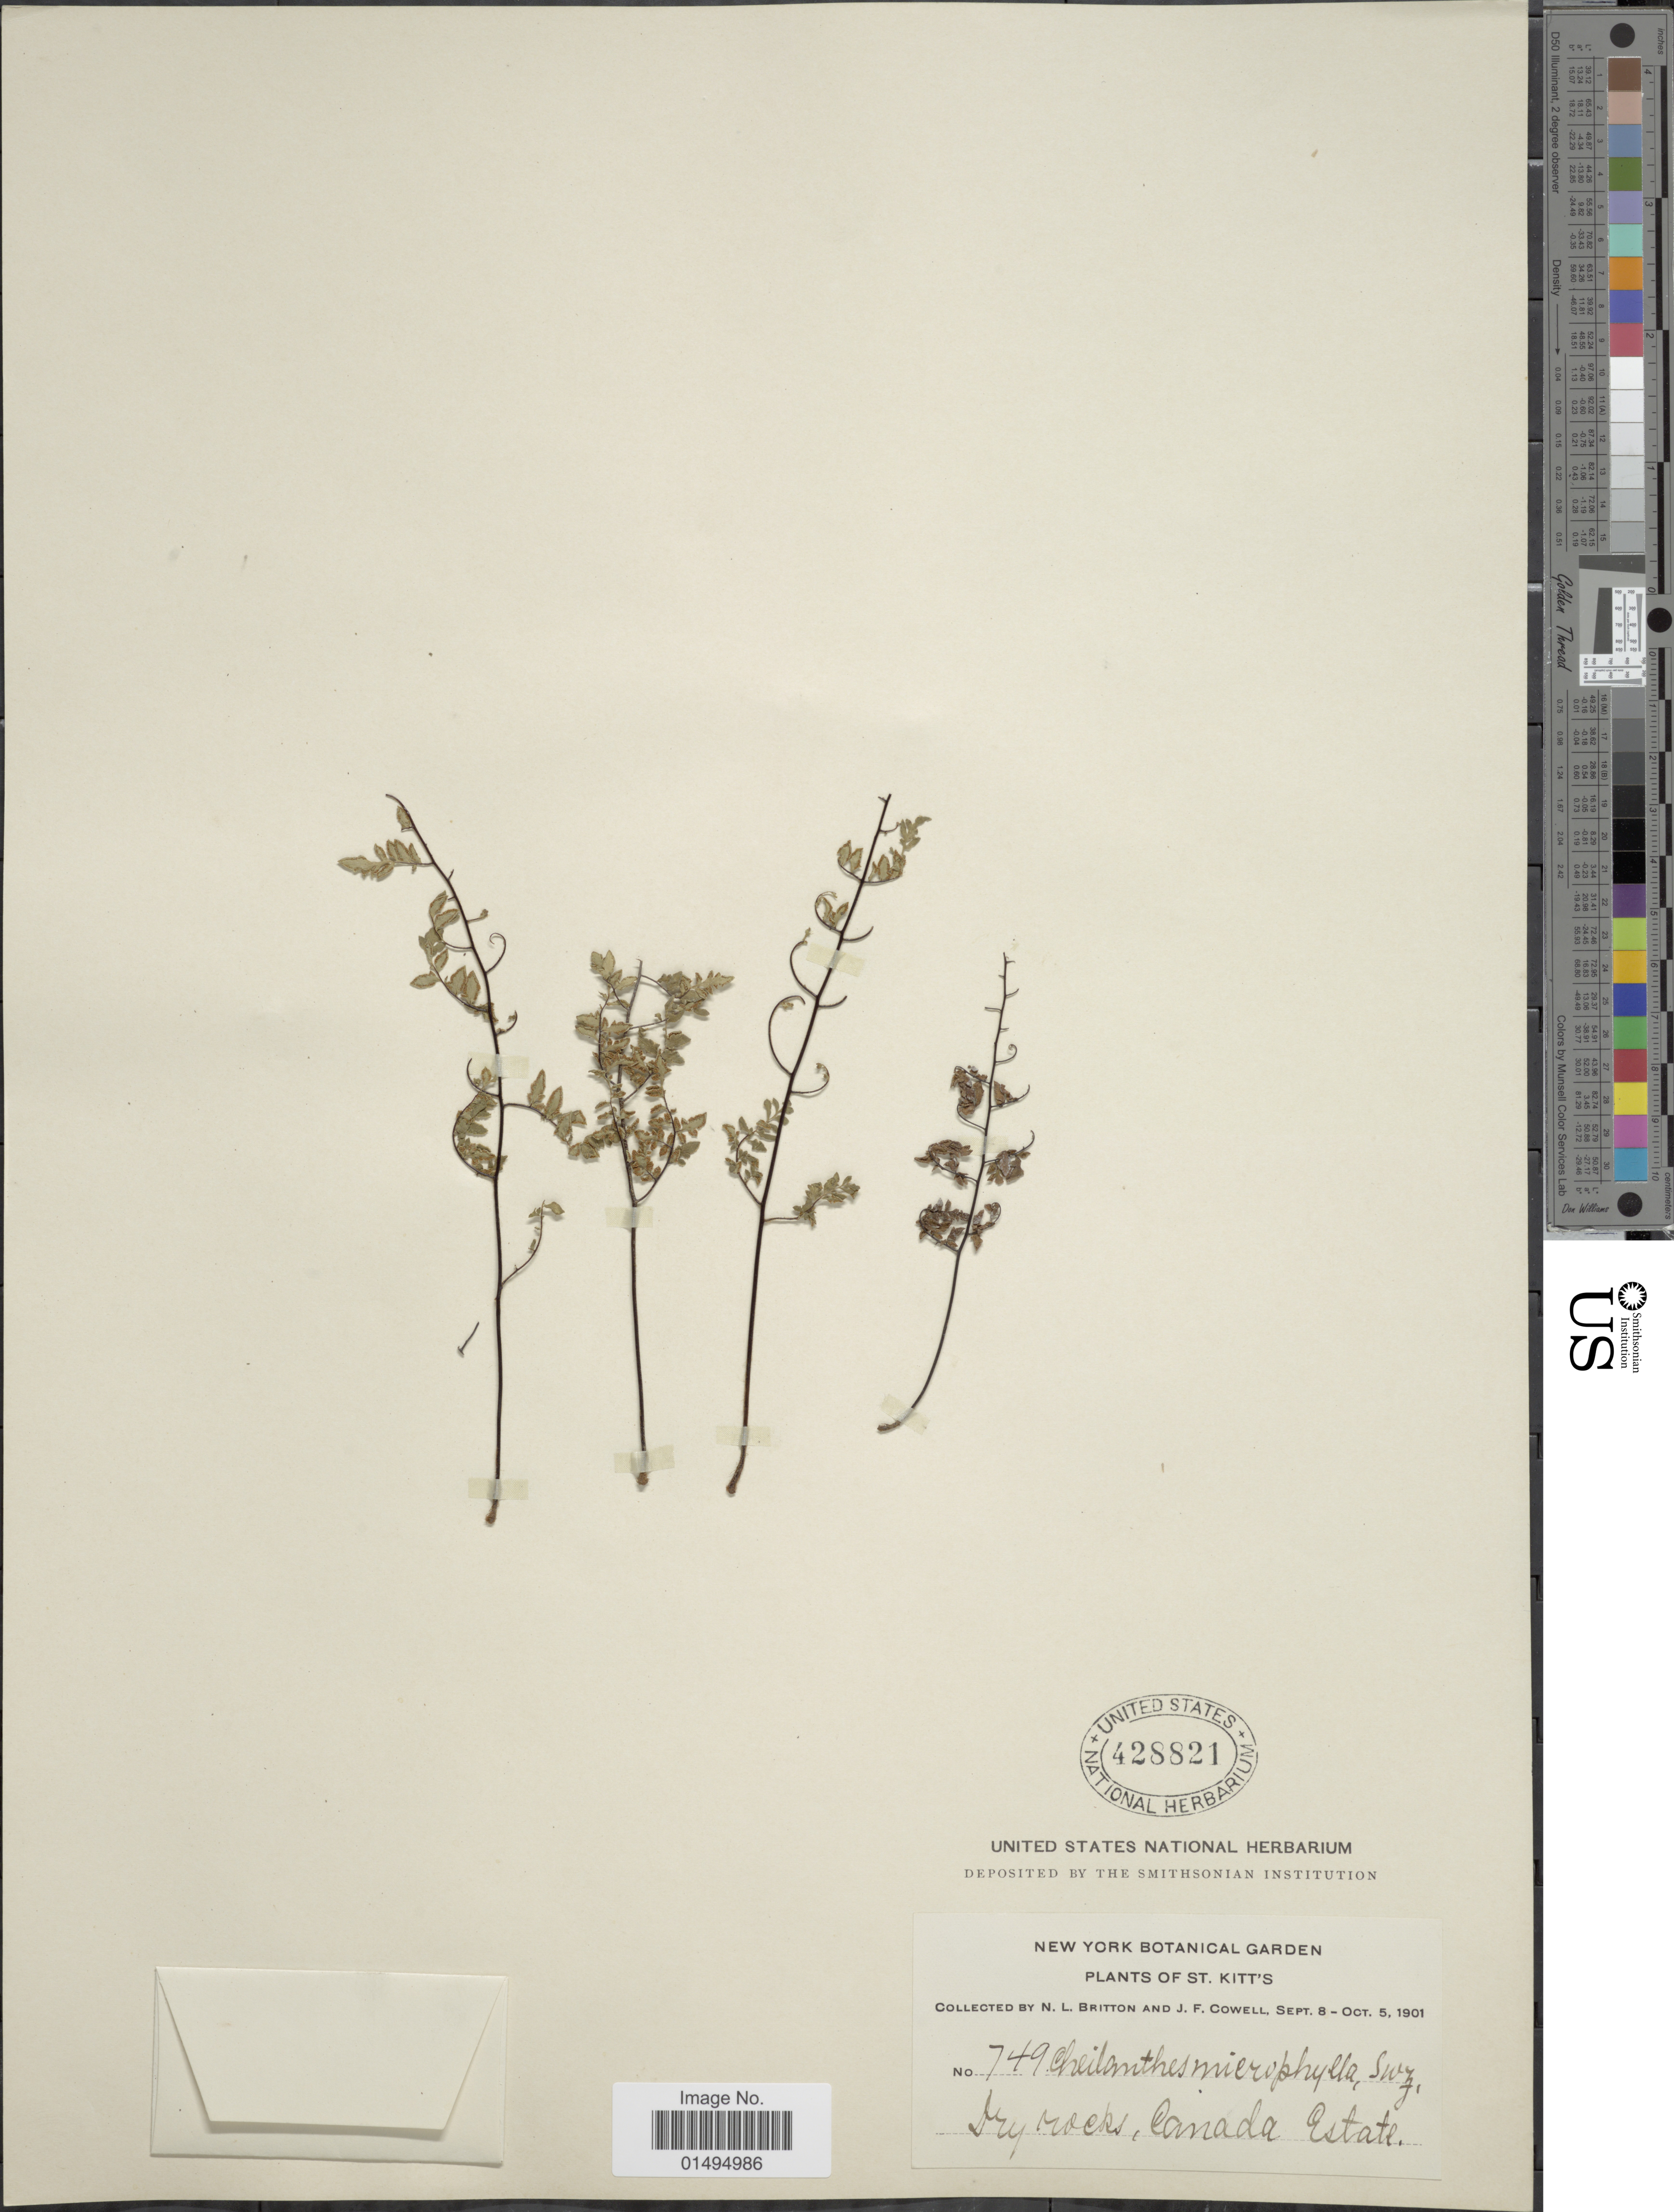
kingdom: Plantae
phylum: Tracheophyta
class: Polypodiopsida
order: Polypodiales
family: Pteridaceae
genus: Myriopteris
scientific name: Myriopteris microphylla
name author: (Sw.) Grusz & Windham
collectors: N. Britton & J. F. Cowell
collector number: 749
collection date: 1901-09-08/1901-10-05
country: St. Christopher-Nevis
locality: St. Kitt's, dry rocks, Canada Estate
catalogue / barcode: US 428821